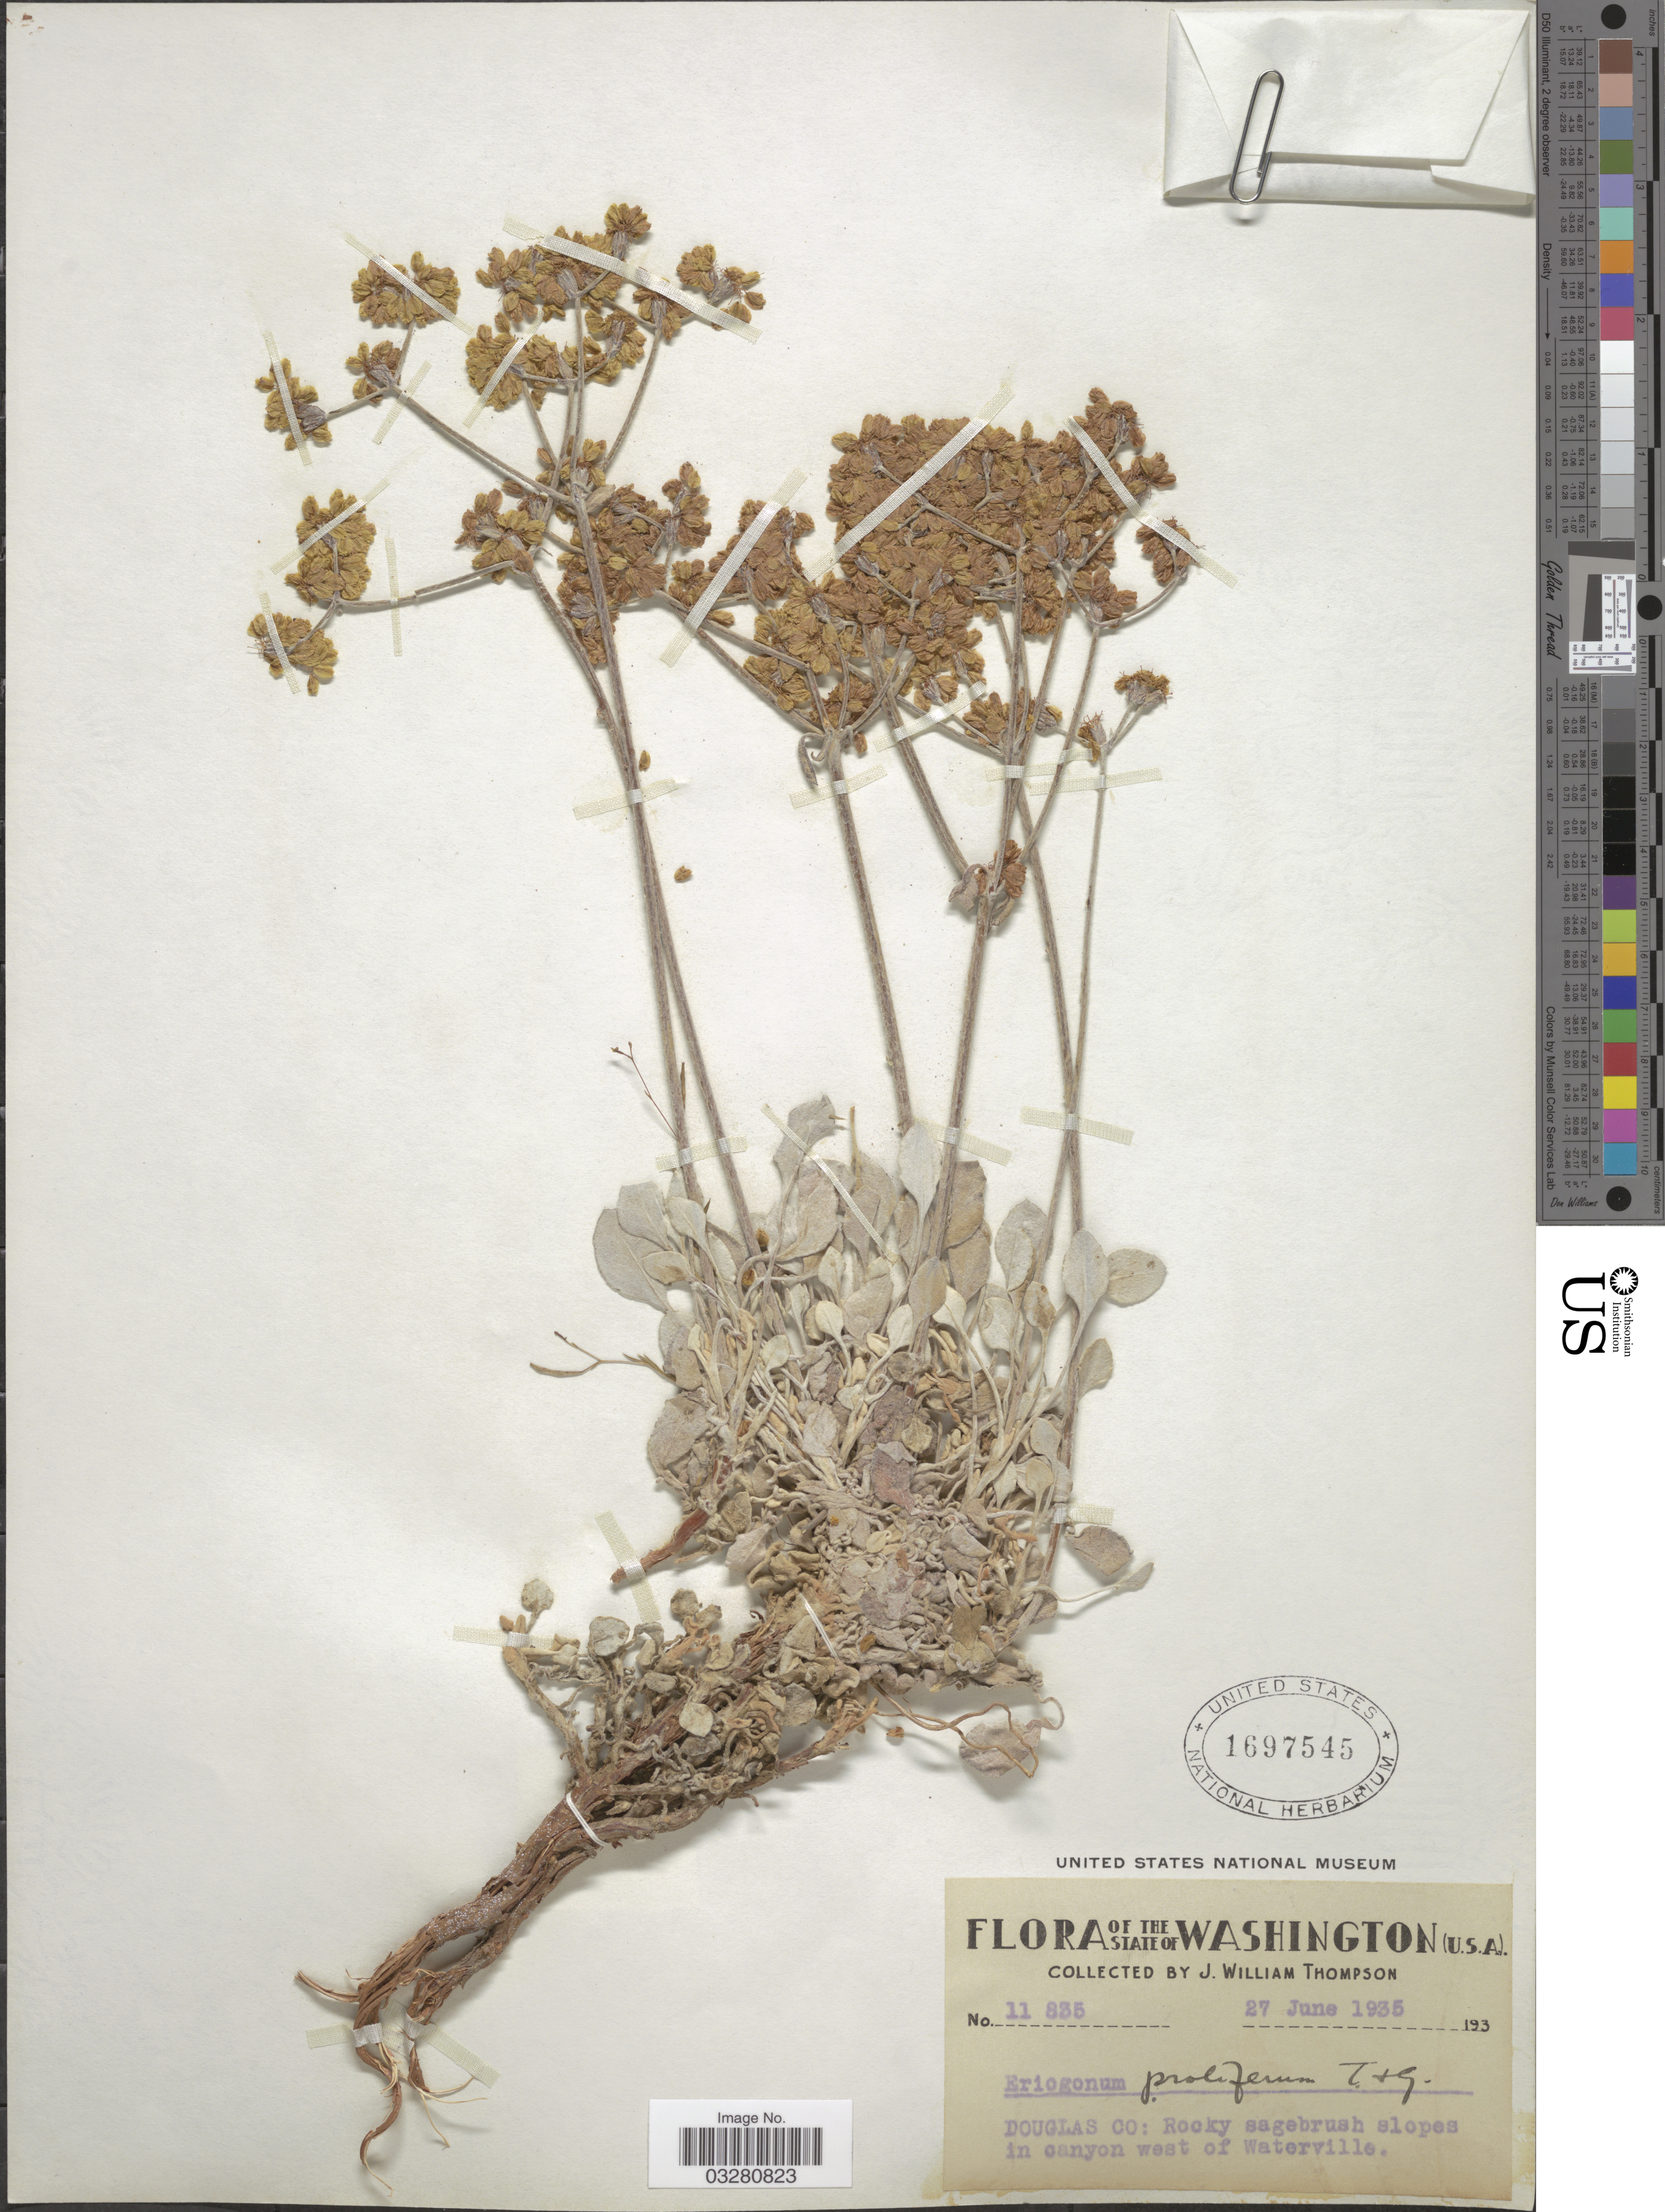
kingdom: Plantae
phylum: Tracheophyta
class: Magnoliopsida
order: Caryophyllales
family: Polygonaceae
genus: Eriogonum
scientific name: Eriogonum strictum subsp. anserinum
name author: (Greene) Munz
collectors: J. W. Thompson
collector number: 11835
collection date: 1935-06-27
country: United States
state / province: Washington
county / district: Douglas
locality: Douglas Co: Rocky sagebrush slopes in canyon west of Waterville.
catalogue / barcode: US 1697545